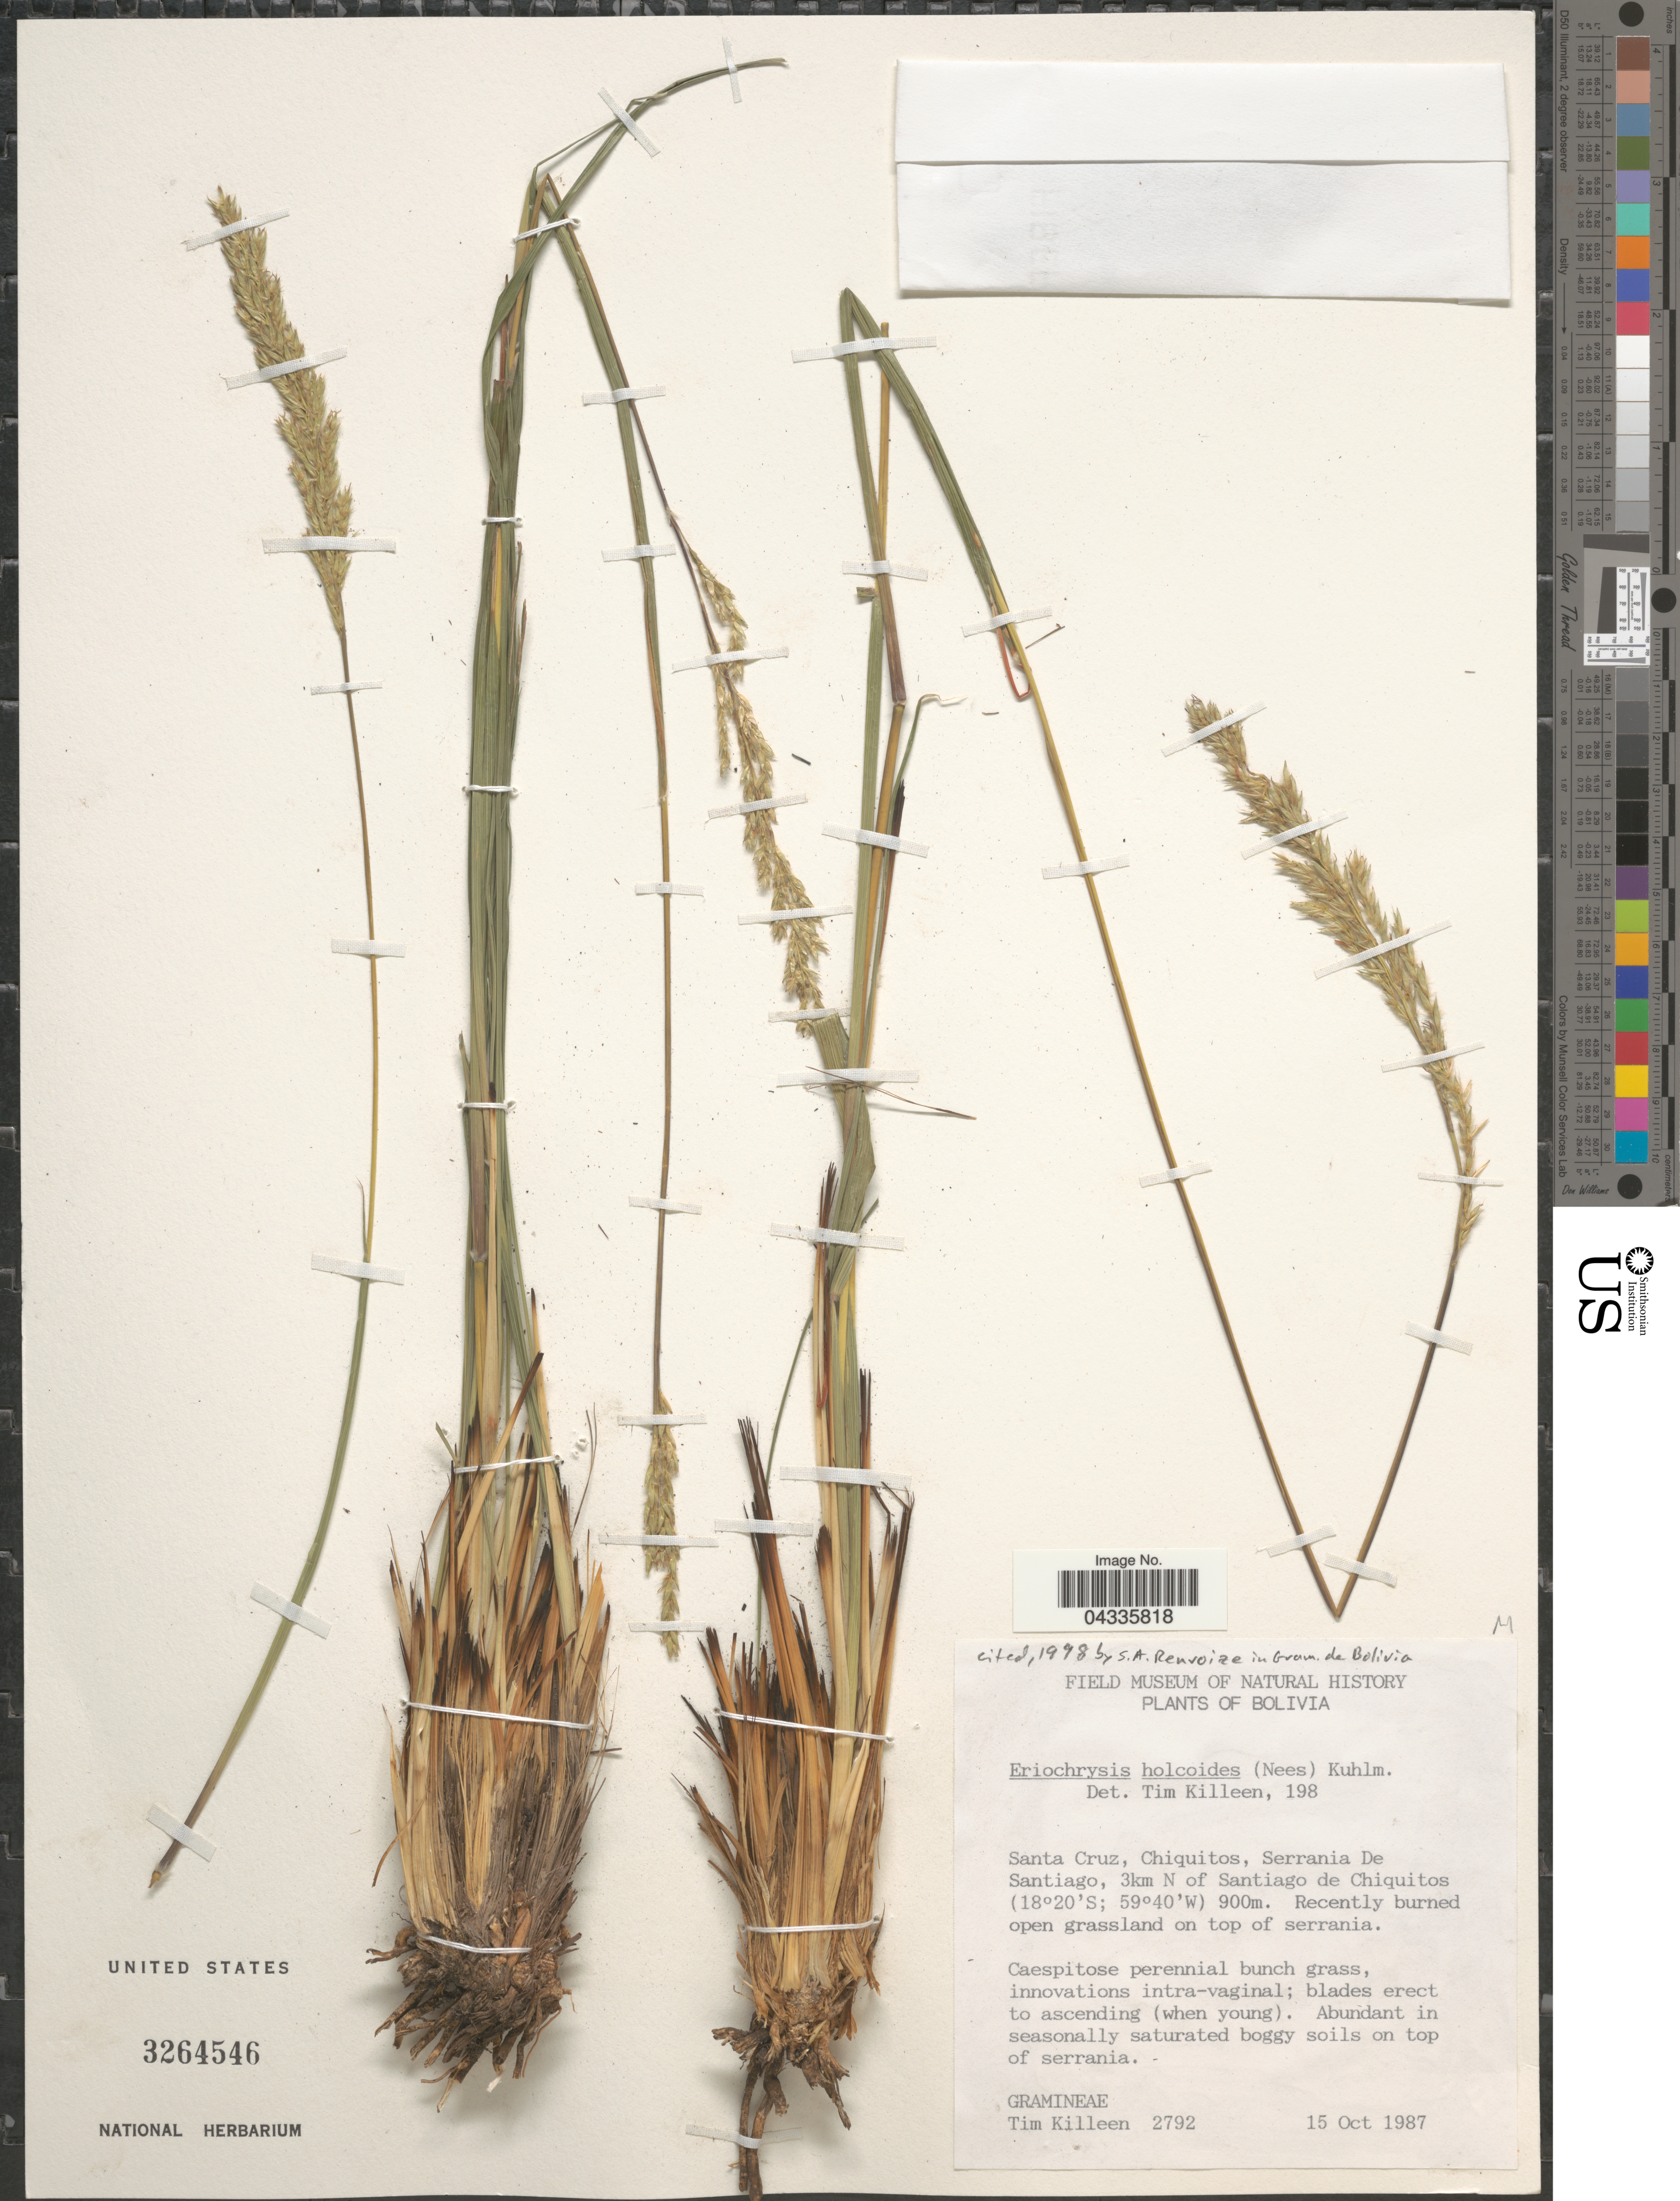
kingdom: Plantae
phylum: Tracheophyta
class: Liliopsida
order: Poales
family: Poaceae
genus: Eriochrysis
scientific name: Eriochrysis holcoides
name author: (Nees) Kuhlm.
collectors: T. J. Killeen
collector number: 2792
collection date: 1987-10-15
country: Bolivia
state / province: Santa Cruz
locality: Chiquitos, Serrania De Santiago, 3km N of Santiago de Chiquitos.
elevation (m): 900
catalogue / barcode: US 3264546